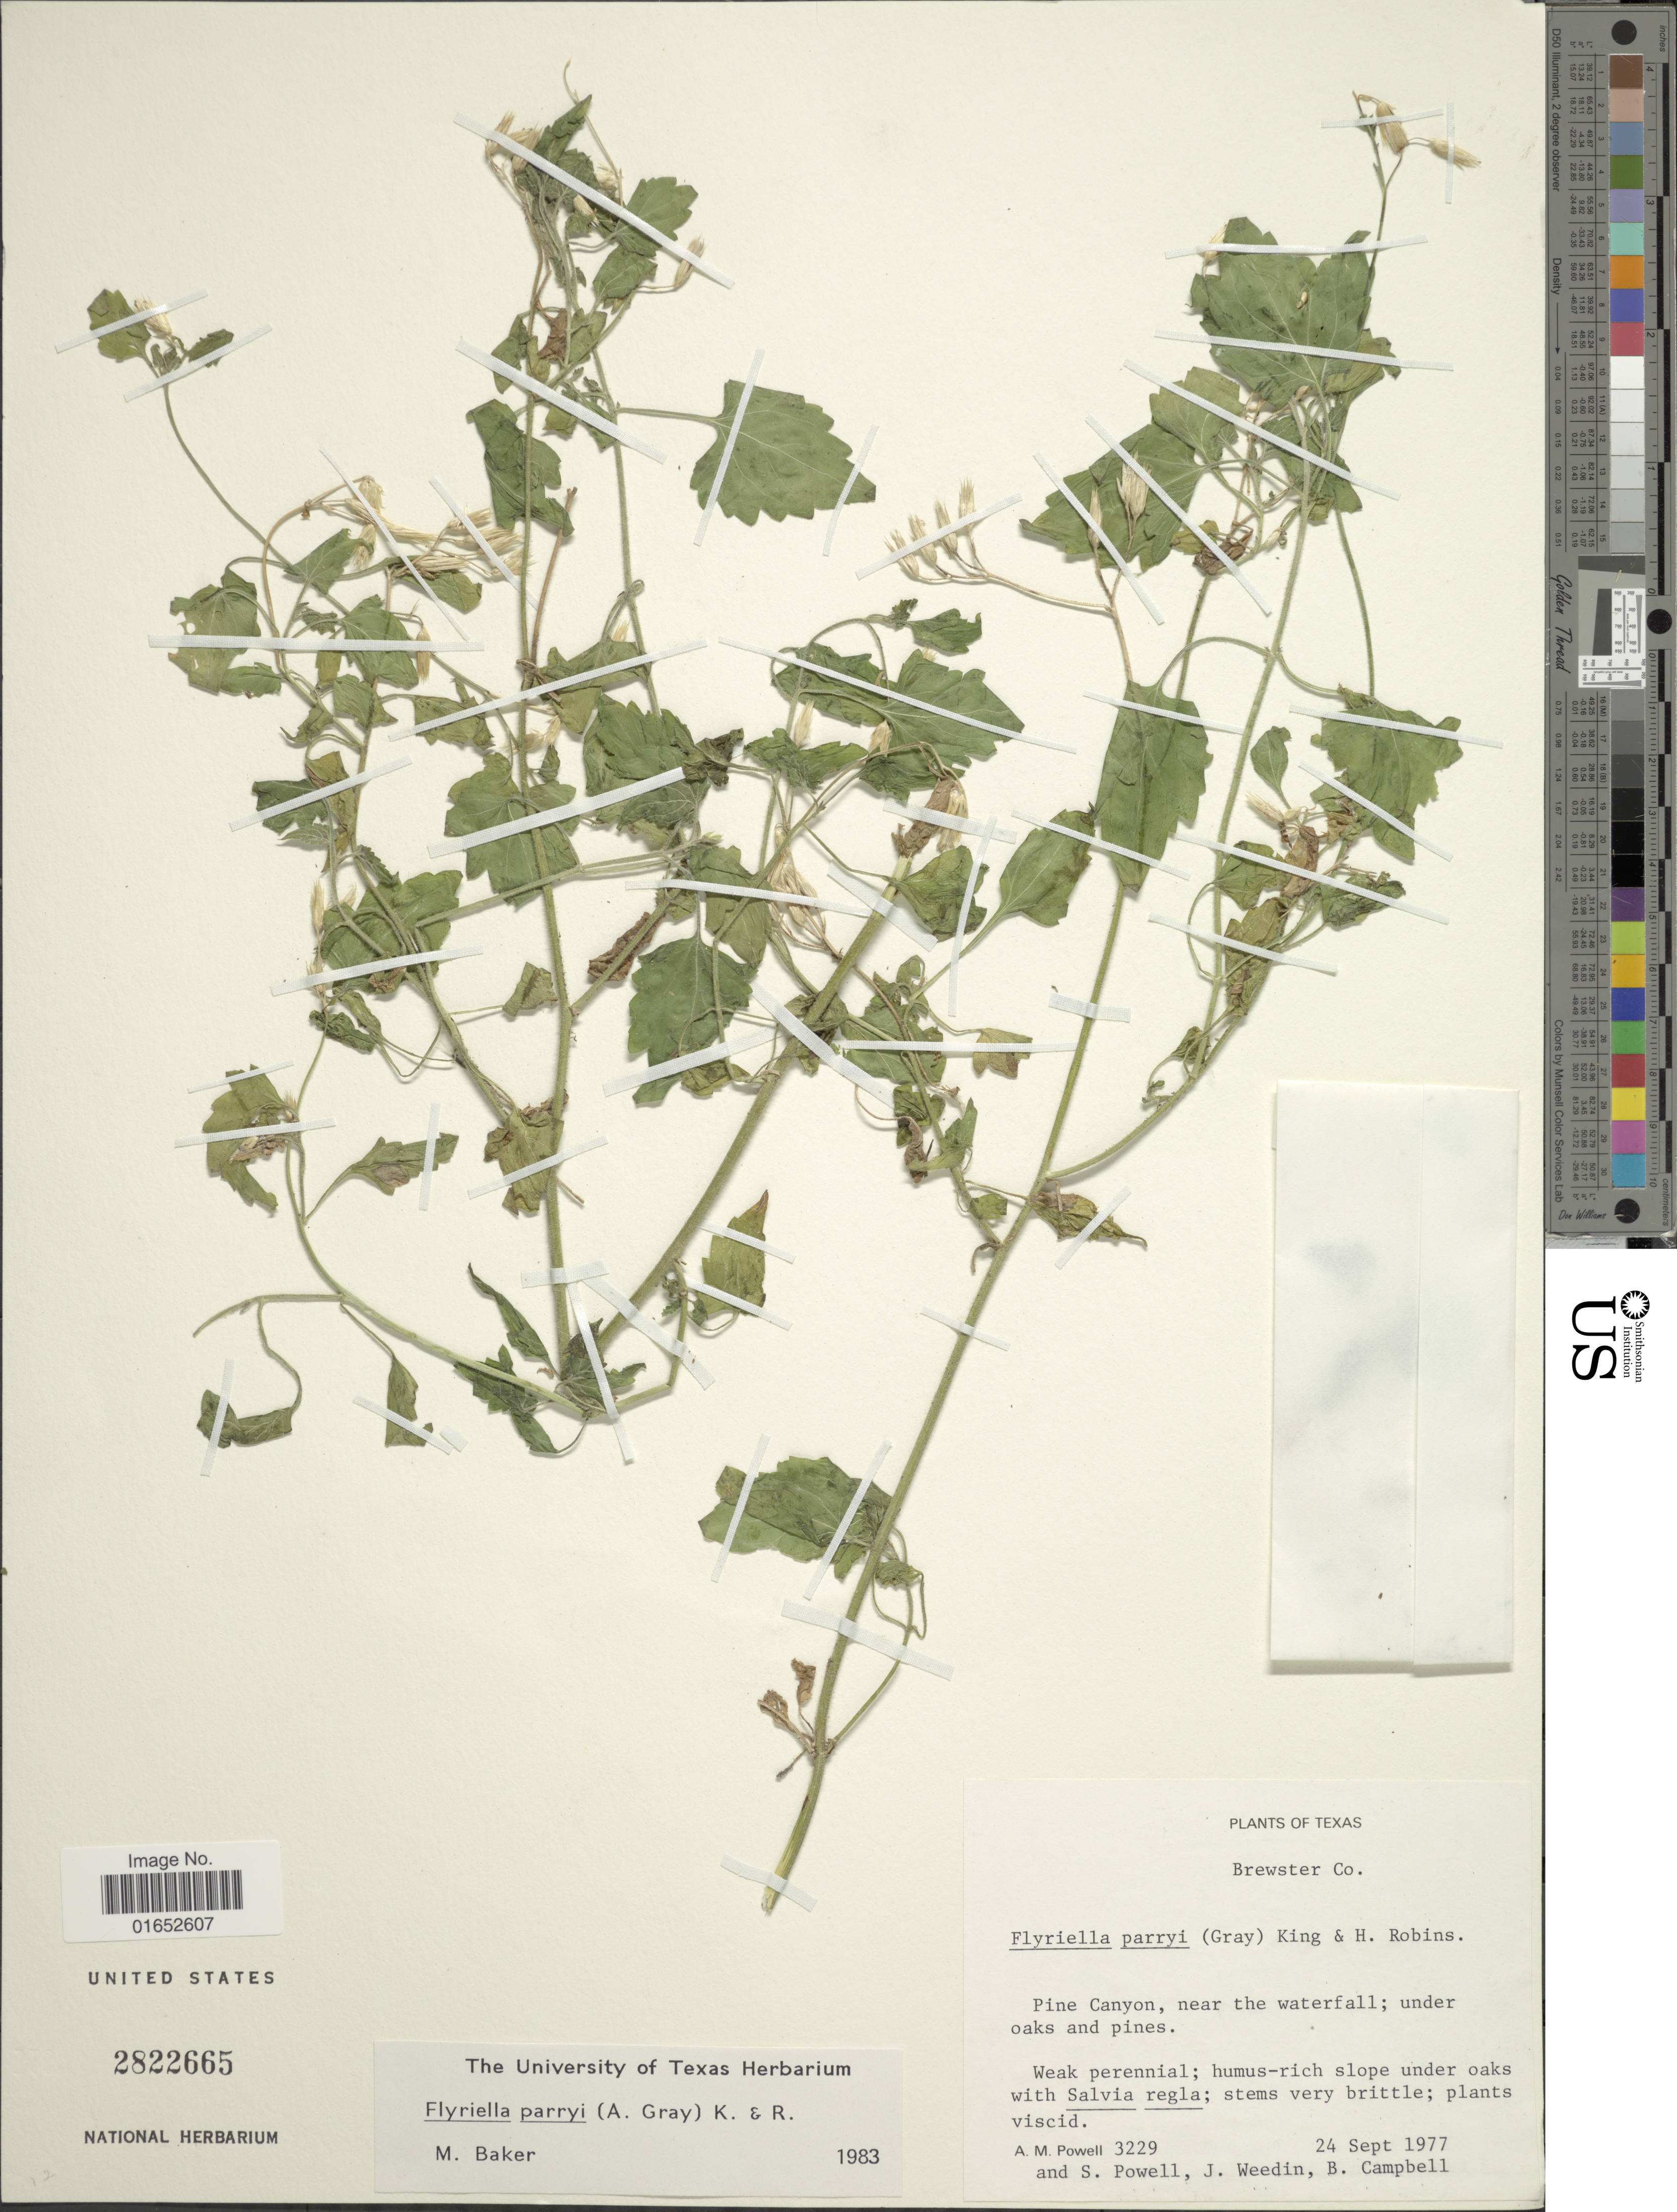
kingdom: Plantae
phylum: Tracheophyta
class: Magnoliopsida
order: Asterales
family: Asteraceae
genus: Flyriella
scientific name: Flyriella parryi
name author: (A. Gray) R.M. King & H. Rob.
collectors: A. M. Powell, S. Powell, J. Weedin & B. Campbell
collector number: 3229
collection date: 1977-09-24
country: United States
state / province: Texas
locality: Brewster Co, Pine Canyon, near the waterfall; under oaks and Pines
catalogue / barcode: US 2822665